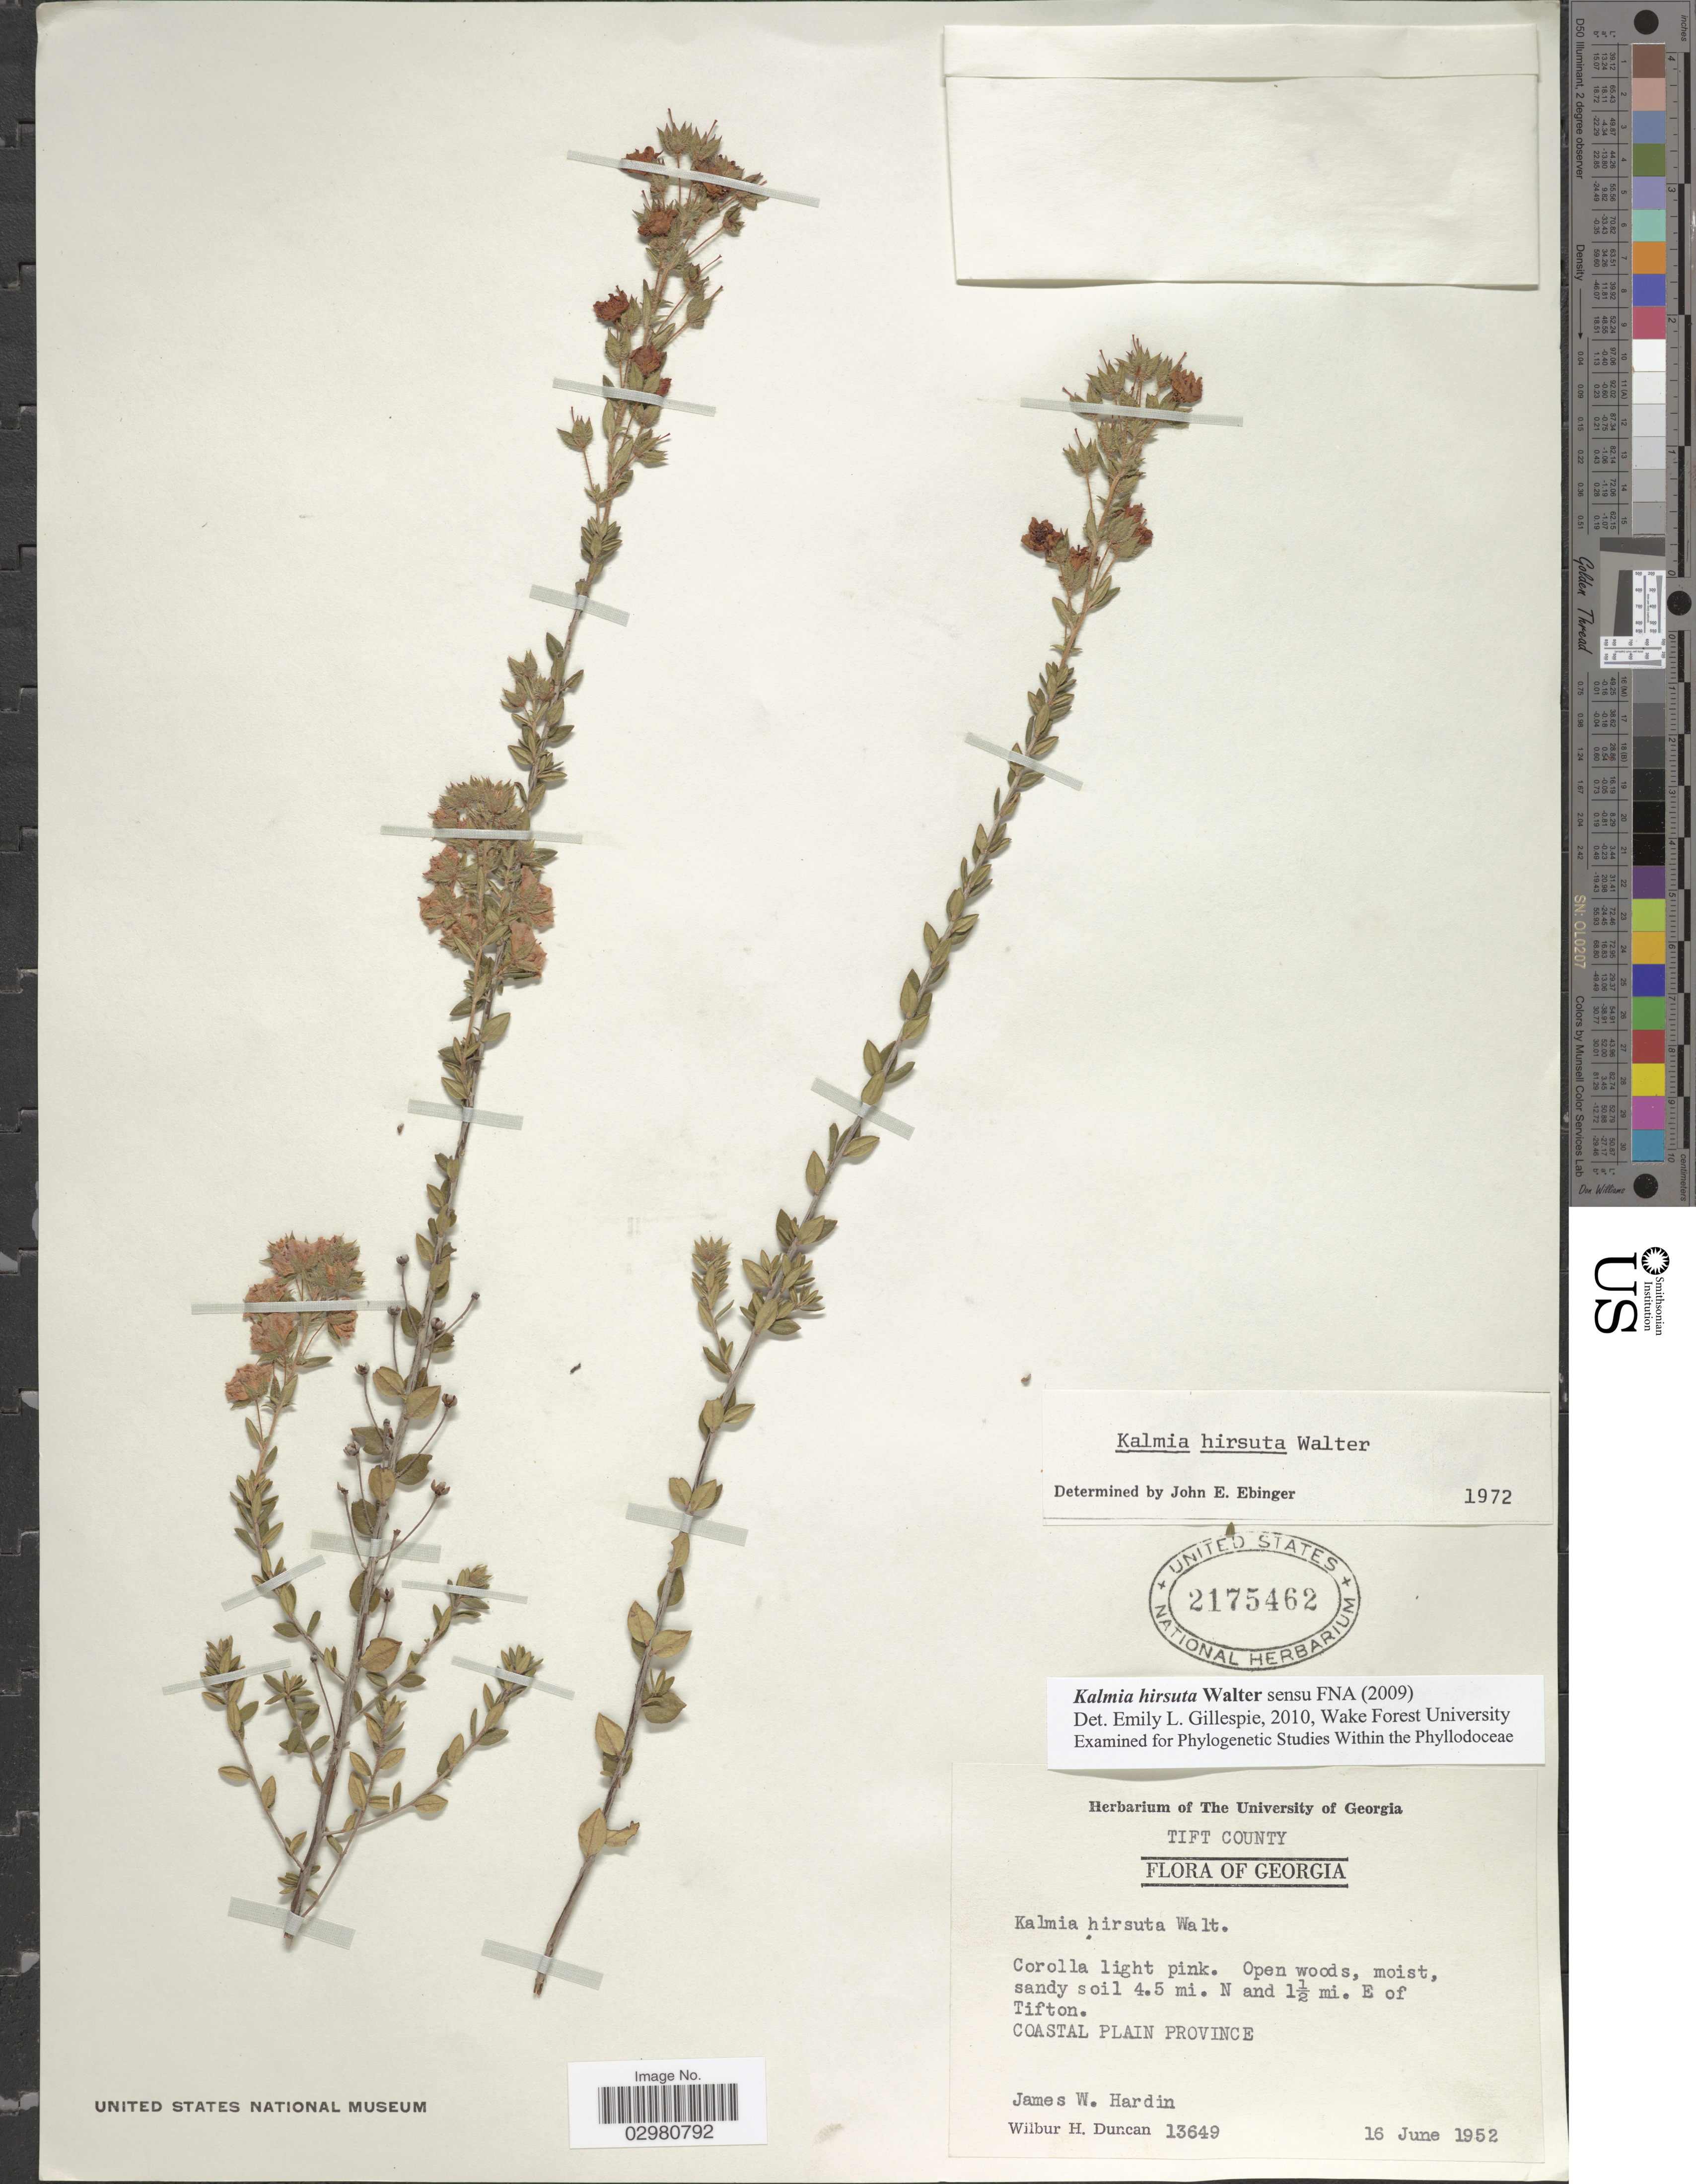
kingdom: Plantae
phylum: Tracheophyta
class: Magnoliopsida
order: Ericales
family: Ericaceae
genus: Kalmia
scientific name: Kalmia hirsuta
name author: Walter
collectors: W. H. Duncan & J. W. Hardin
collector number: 13649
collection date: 1952-06-16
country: United States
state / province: Georgia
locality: Tift County. 4.5 mi. N and 1½ mi. E of Tifton. Coastal Plain Province.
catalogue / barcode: US 2175462